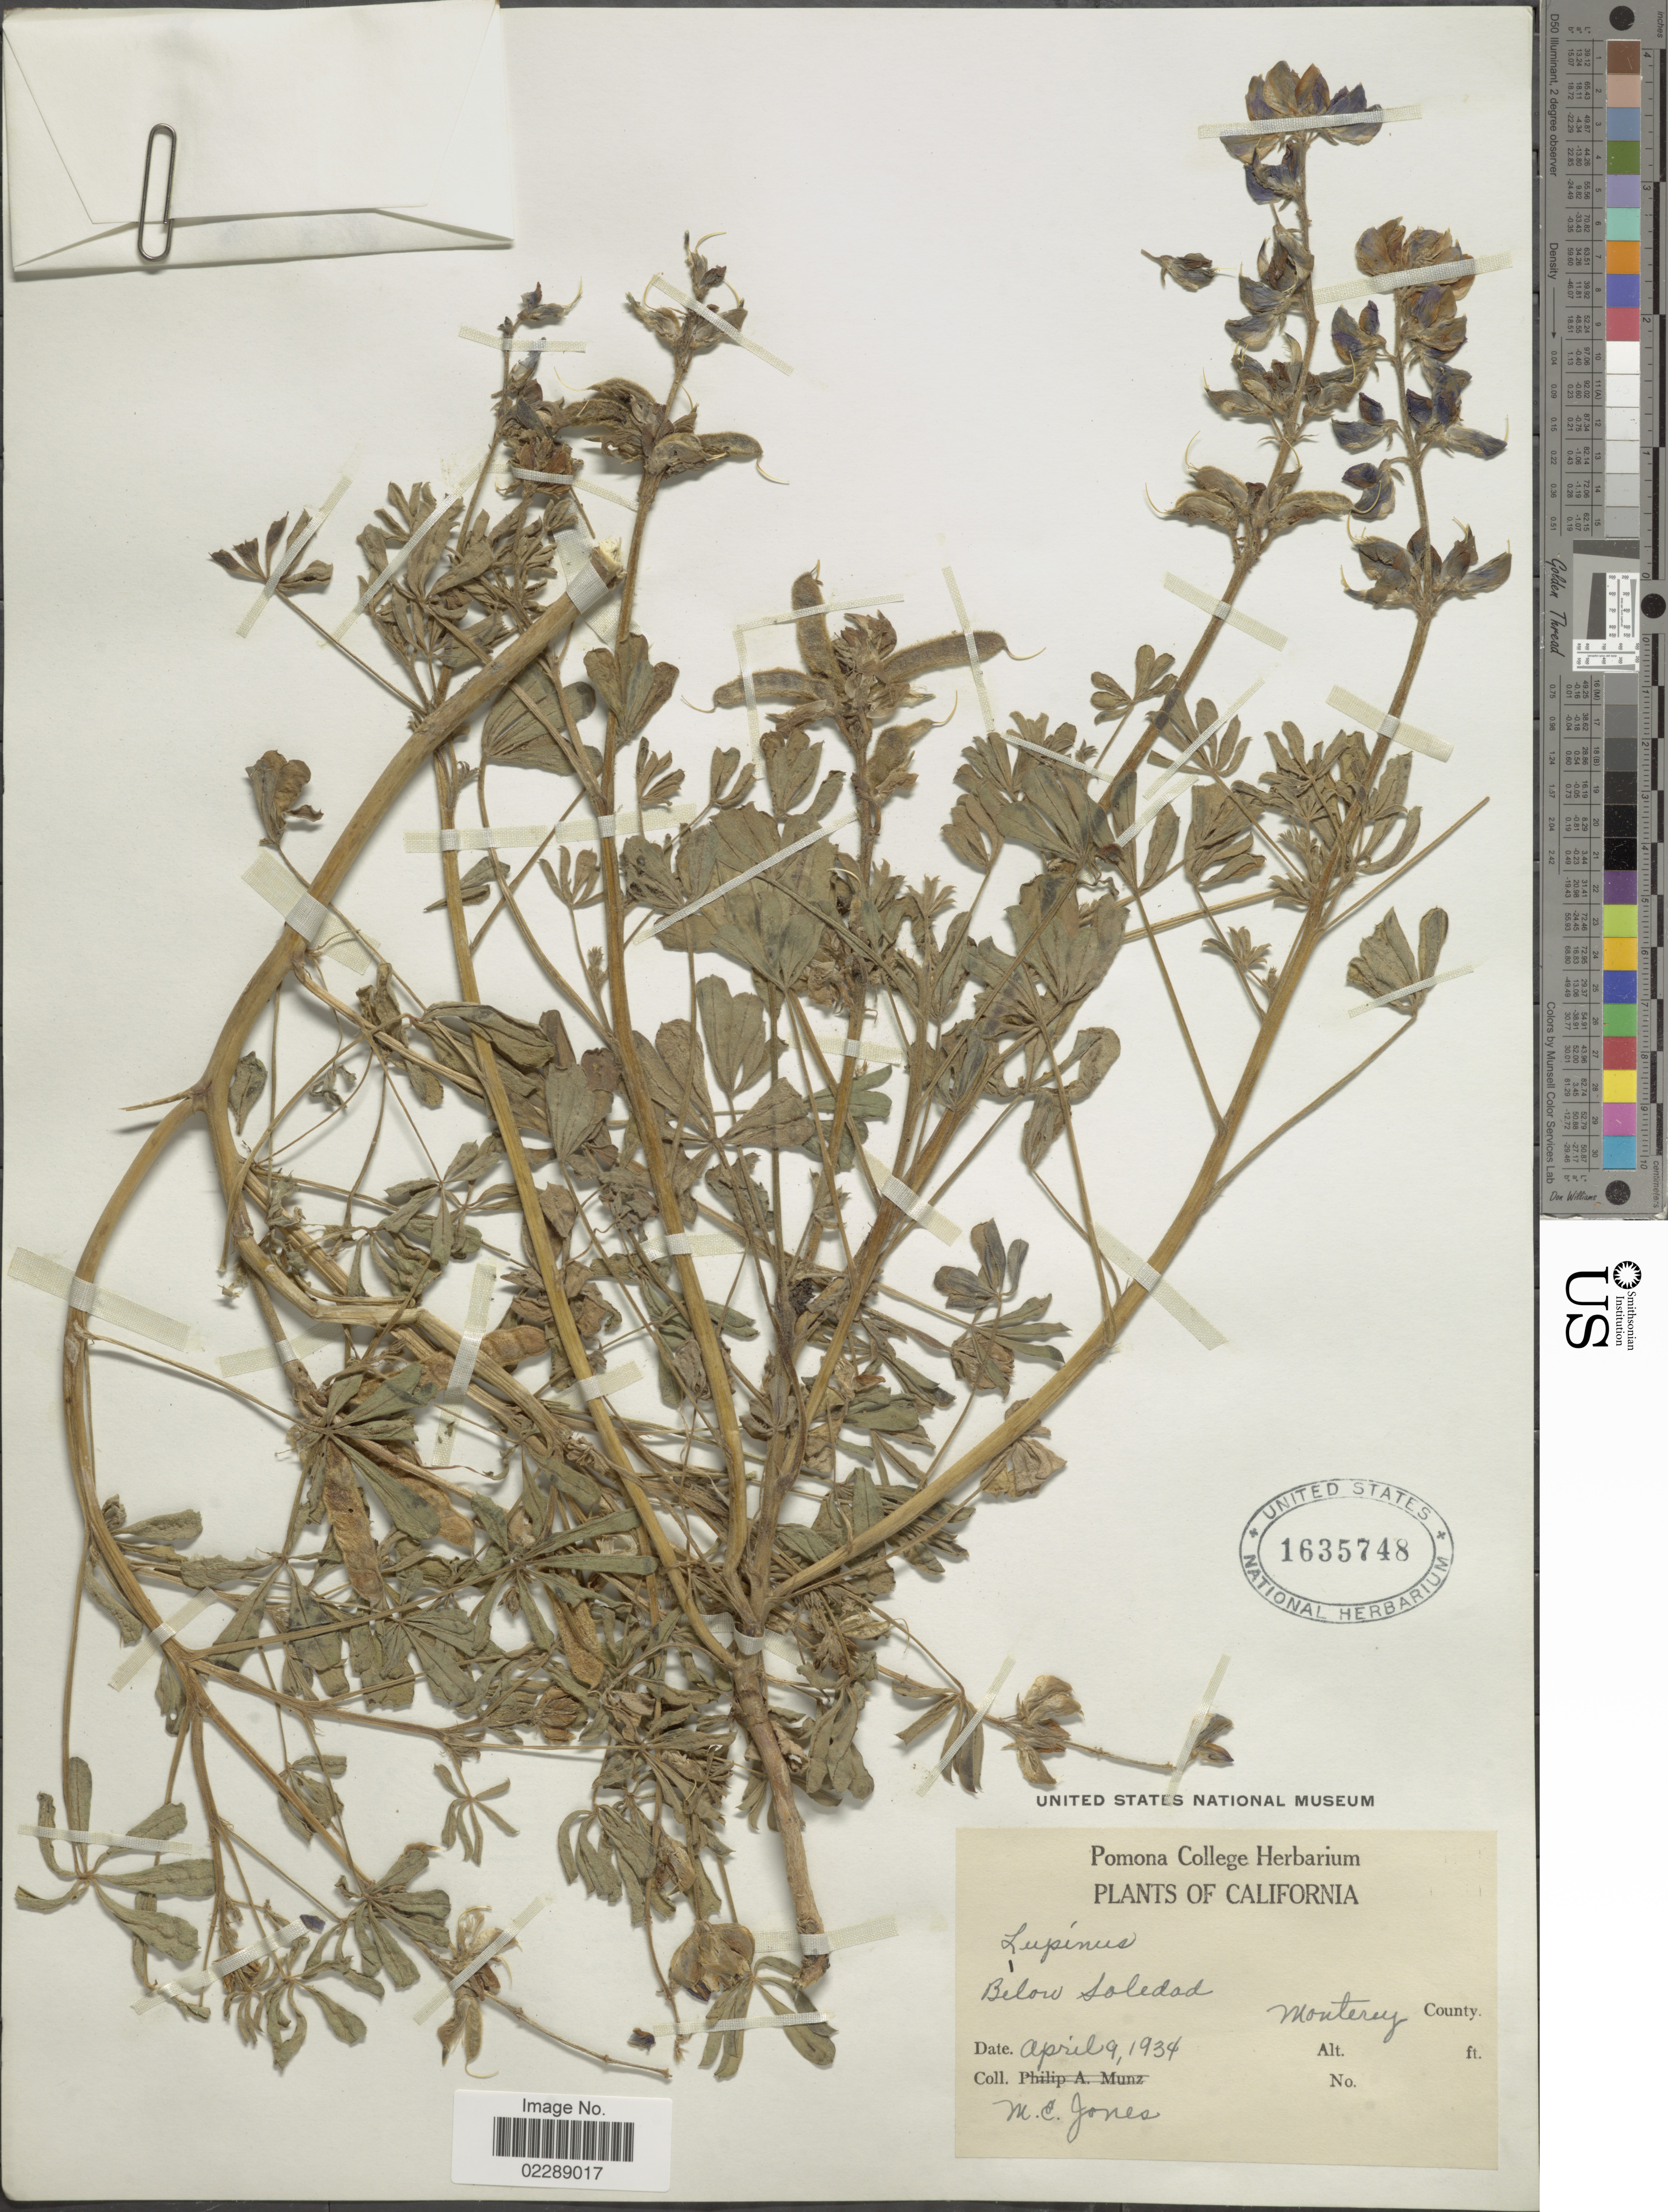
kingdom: Plantae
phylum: Tracheophyta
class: Magnoliopsida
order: Fabales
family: Fabaceae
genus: Lupinus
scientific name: Lupinus sp.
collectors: M. E. Jones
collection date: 1934-04-09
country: United States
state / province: California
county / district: Monterey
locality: Below soledad, Monterey County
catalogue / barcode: US 1635748